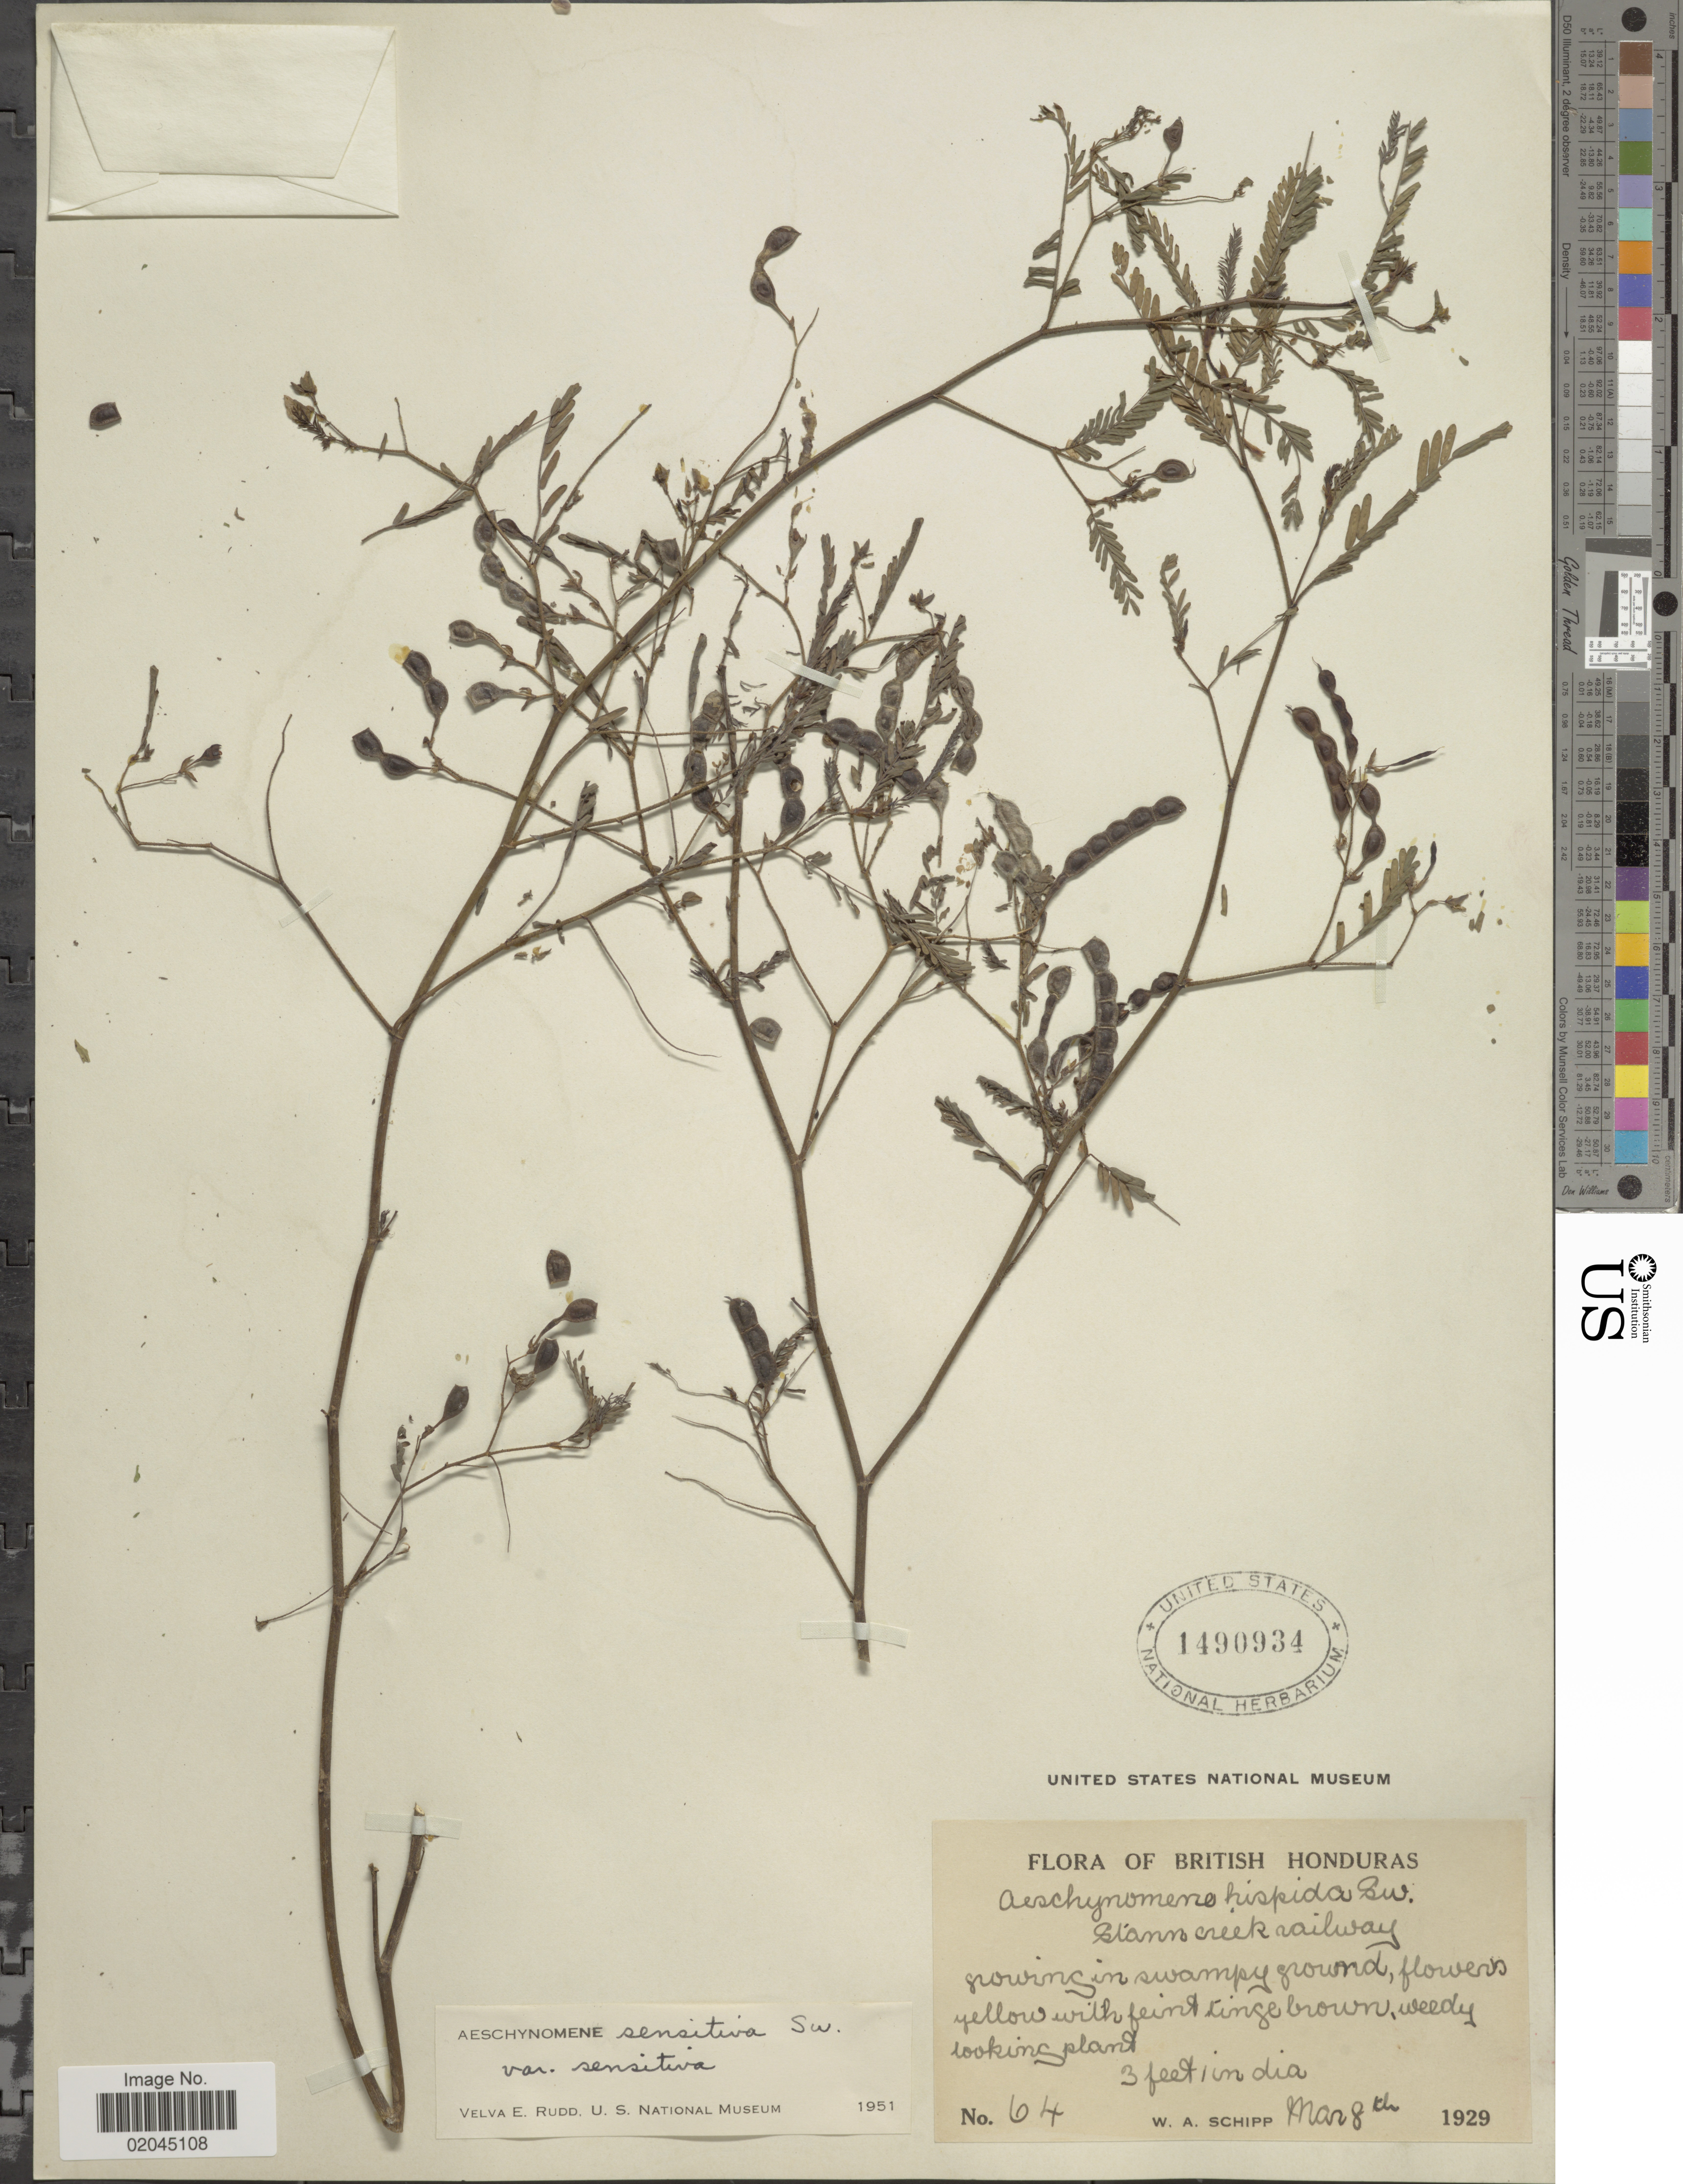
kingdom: Plantae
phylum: Tracheophyta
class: Magnoliopsida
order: Fabales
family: Fabaceae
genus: Aeschynomene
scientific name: Aeschynomene sensitiva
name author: Sw.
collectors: W. Schipp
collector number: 64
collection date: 1929-03-08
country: Belize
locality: British Honduras, Stann Creek Railway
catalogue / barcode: US 1490934